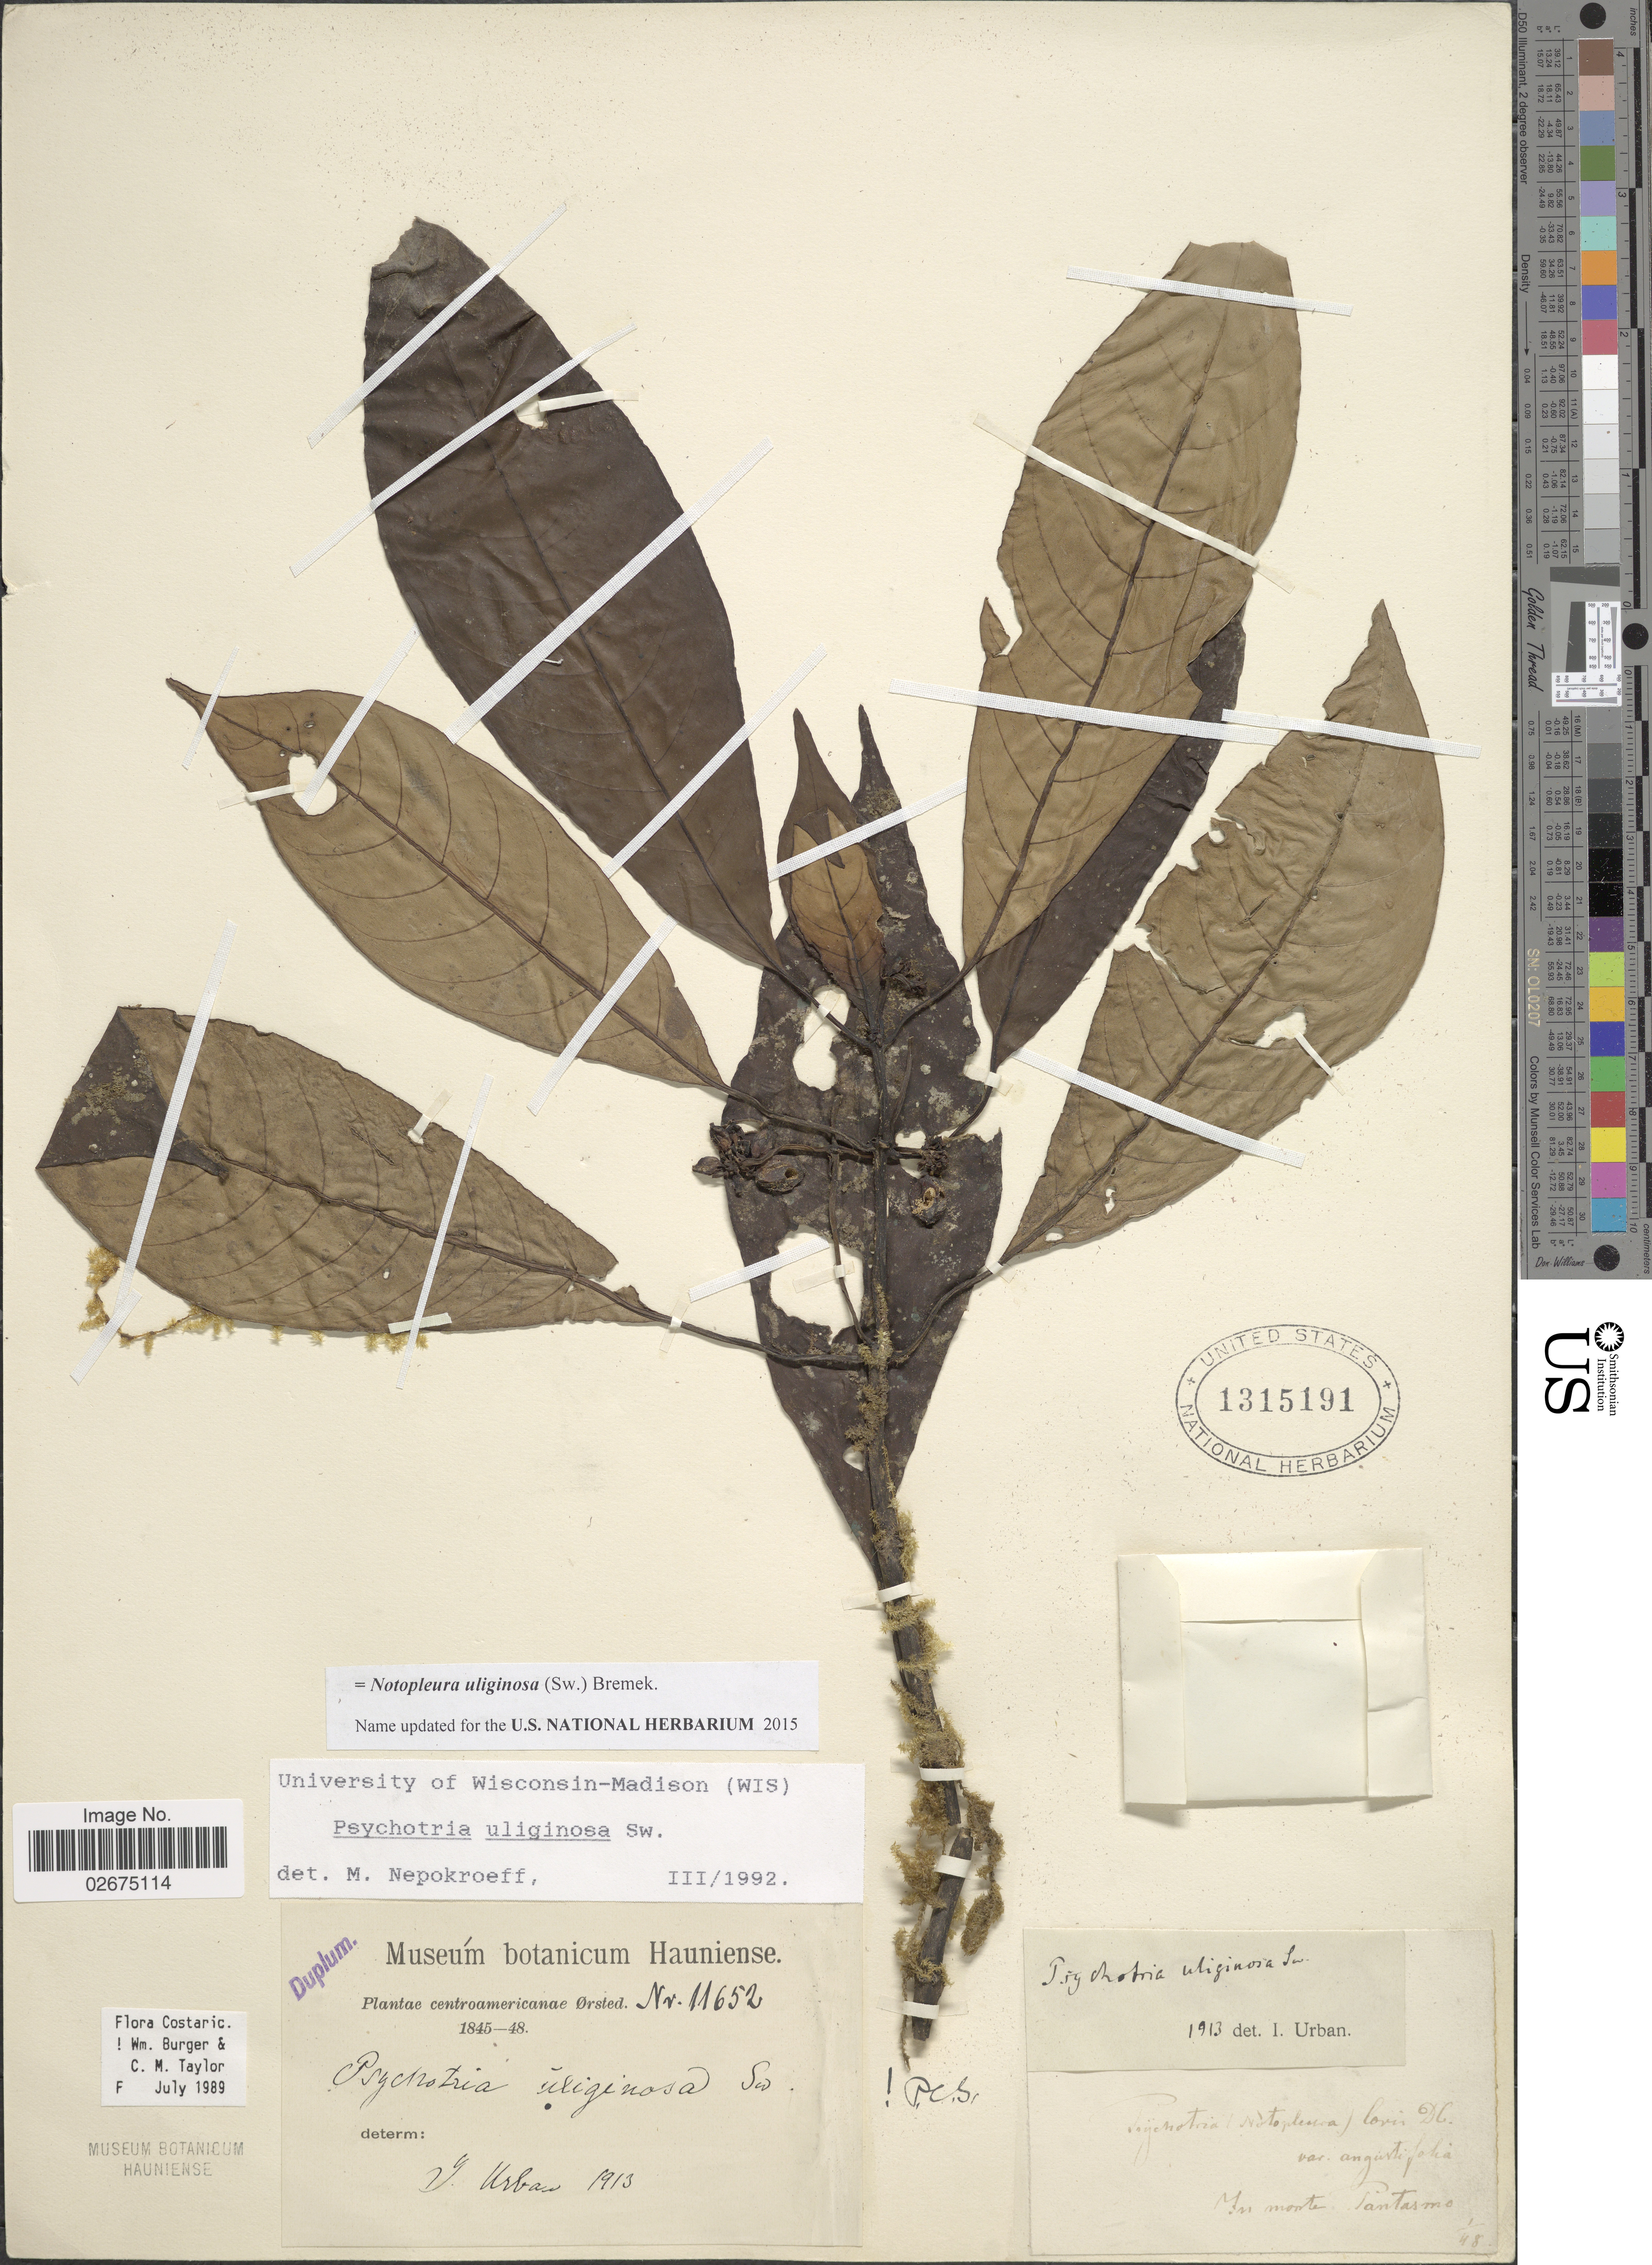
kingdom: Plantae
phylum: Tracheophyta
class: Magnoliopsida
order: Gentianales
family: Rubiaceae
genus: Notopleura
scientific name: Notopleura uliginosa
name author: (Sw.) Bremek.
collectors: Ørsted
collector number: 11652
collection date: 1848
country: Nicaragua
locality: Centroamericanae, in monte Pantasmo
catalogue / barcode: US 1315191